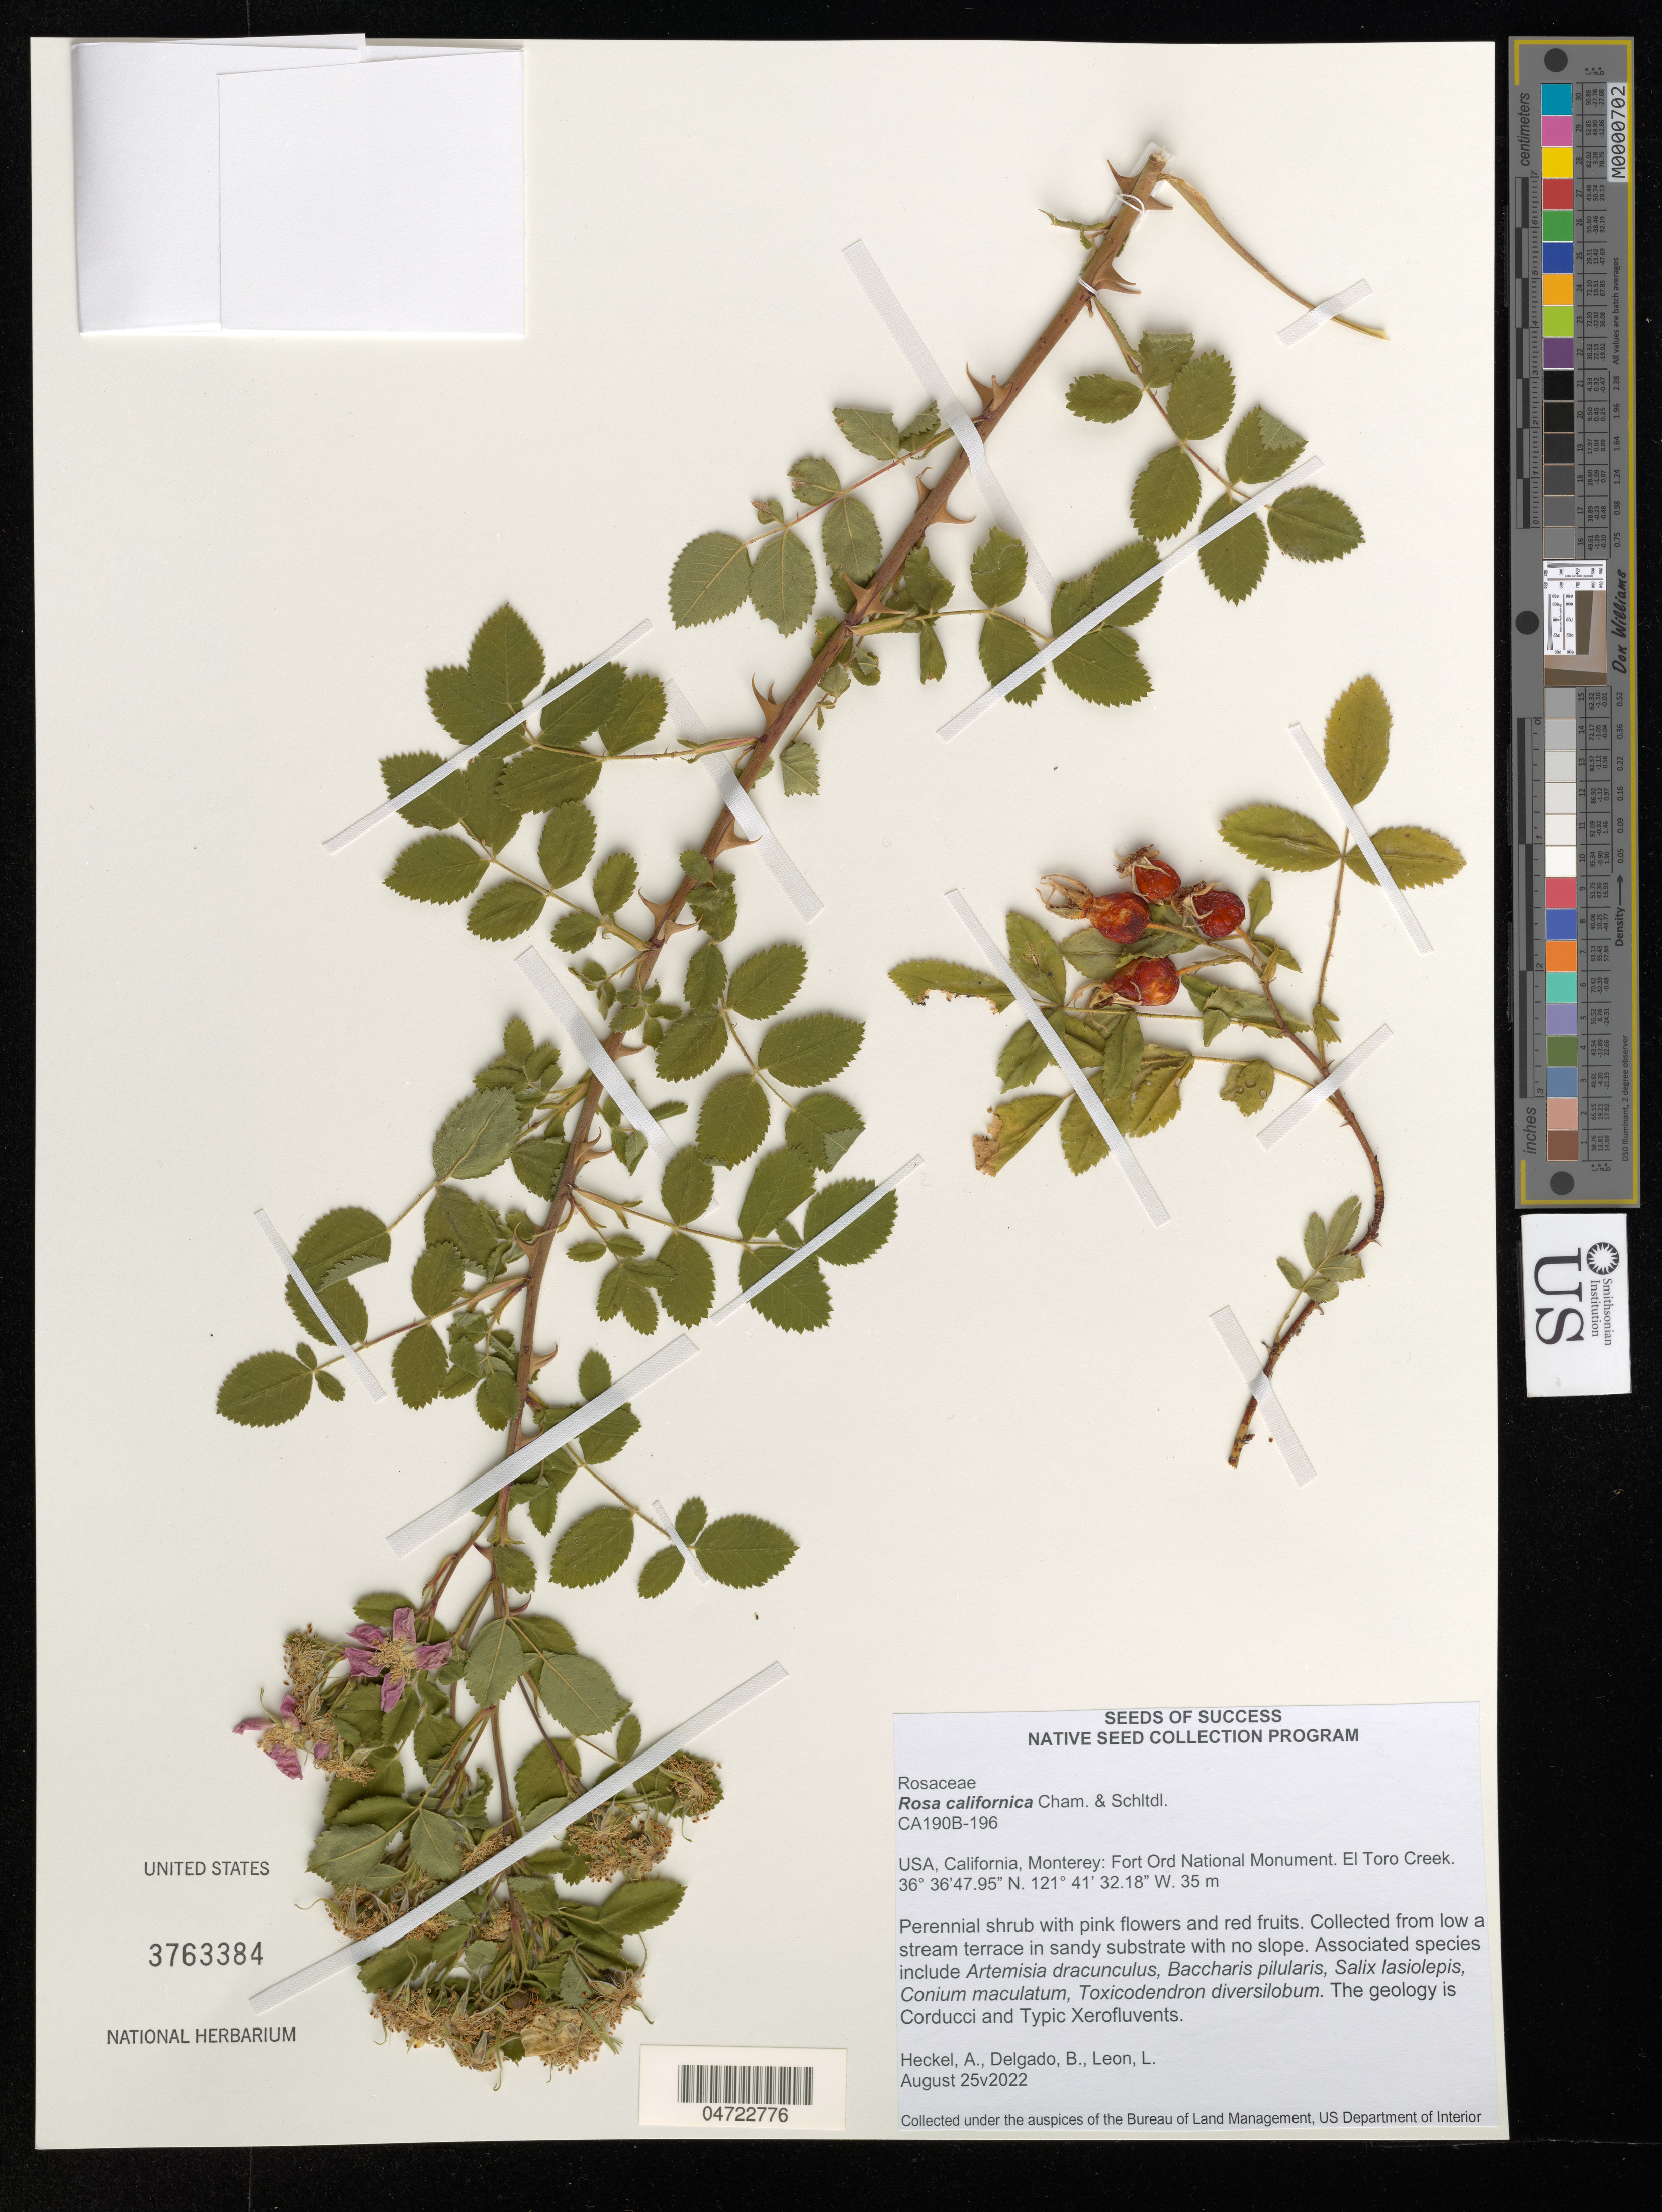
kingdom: Plantae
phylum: Tracheophyta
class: Magnoliopsida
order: Rosales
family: Rosaceae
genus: Rosa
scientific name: Rosa californica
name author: Cham. & Schltdl.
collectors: A. Heckel, B. Delgado & L. Leon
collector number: CA190B-196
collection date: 2022-08-25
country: United States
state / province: California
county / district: Monterey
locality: Monterey: Fort Ord National Monument. El Toro Creek.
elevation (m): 35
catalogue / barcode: US 3763384